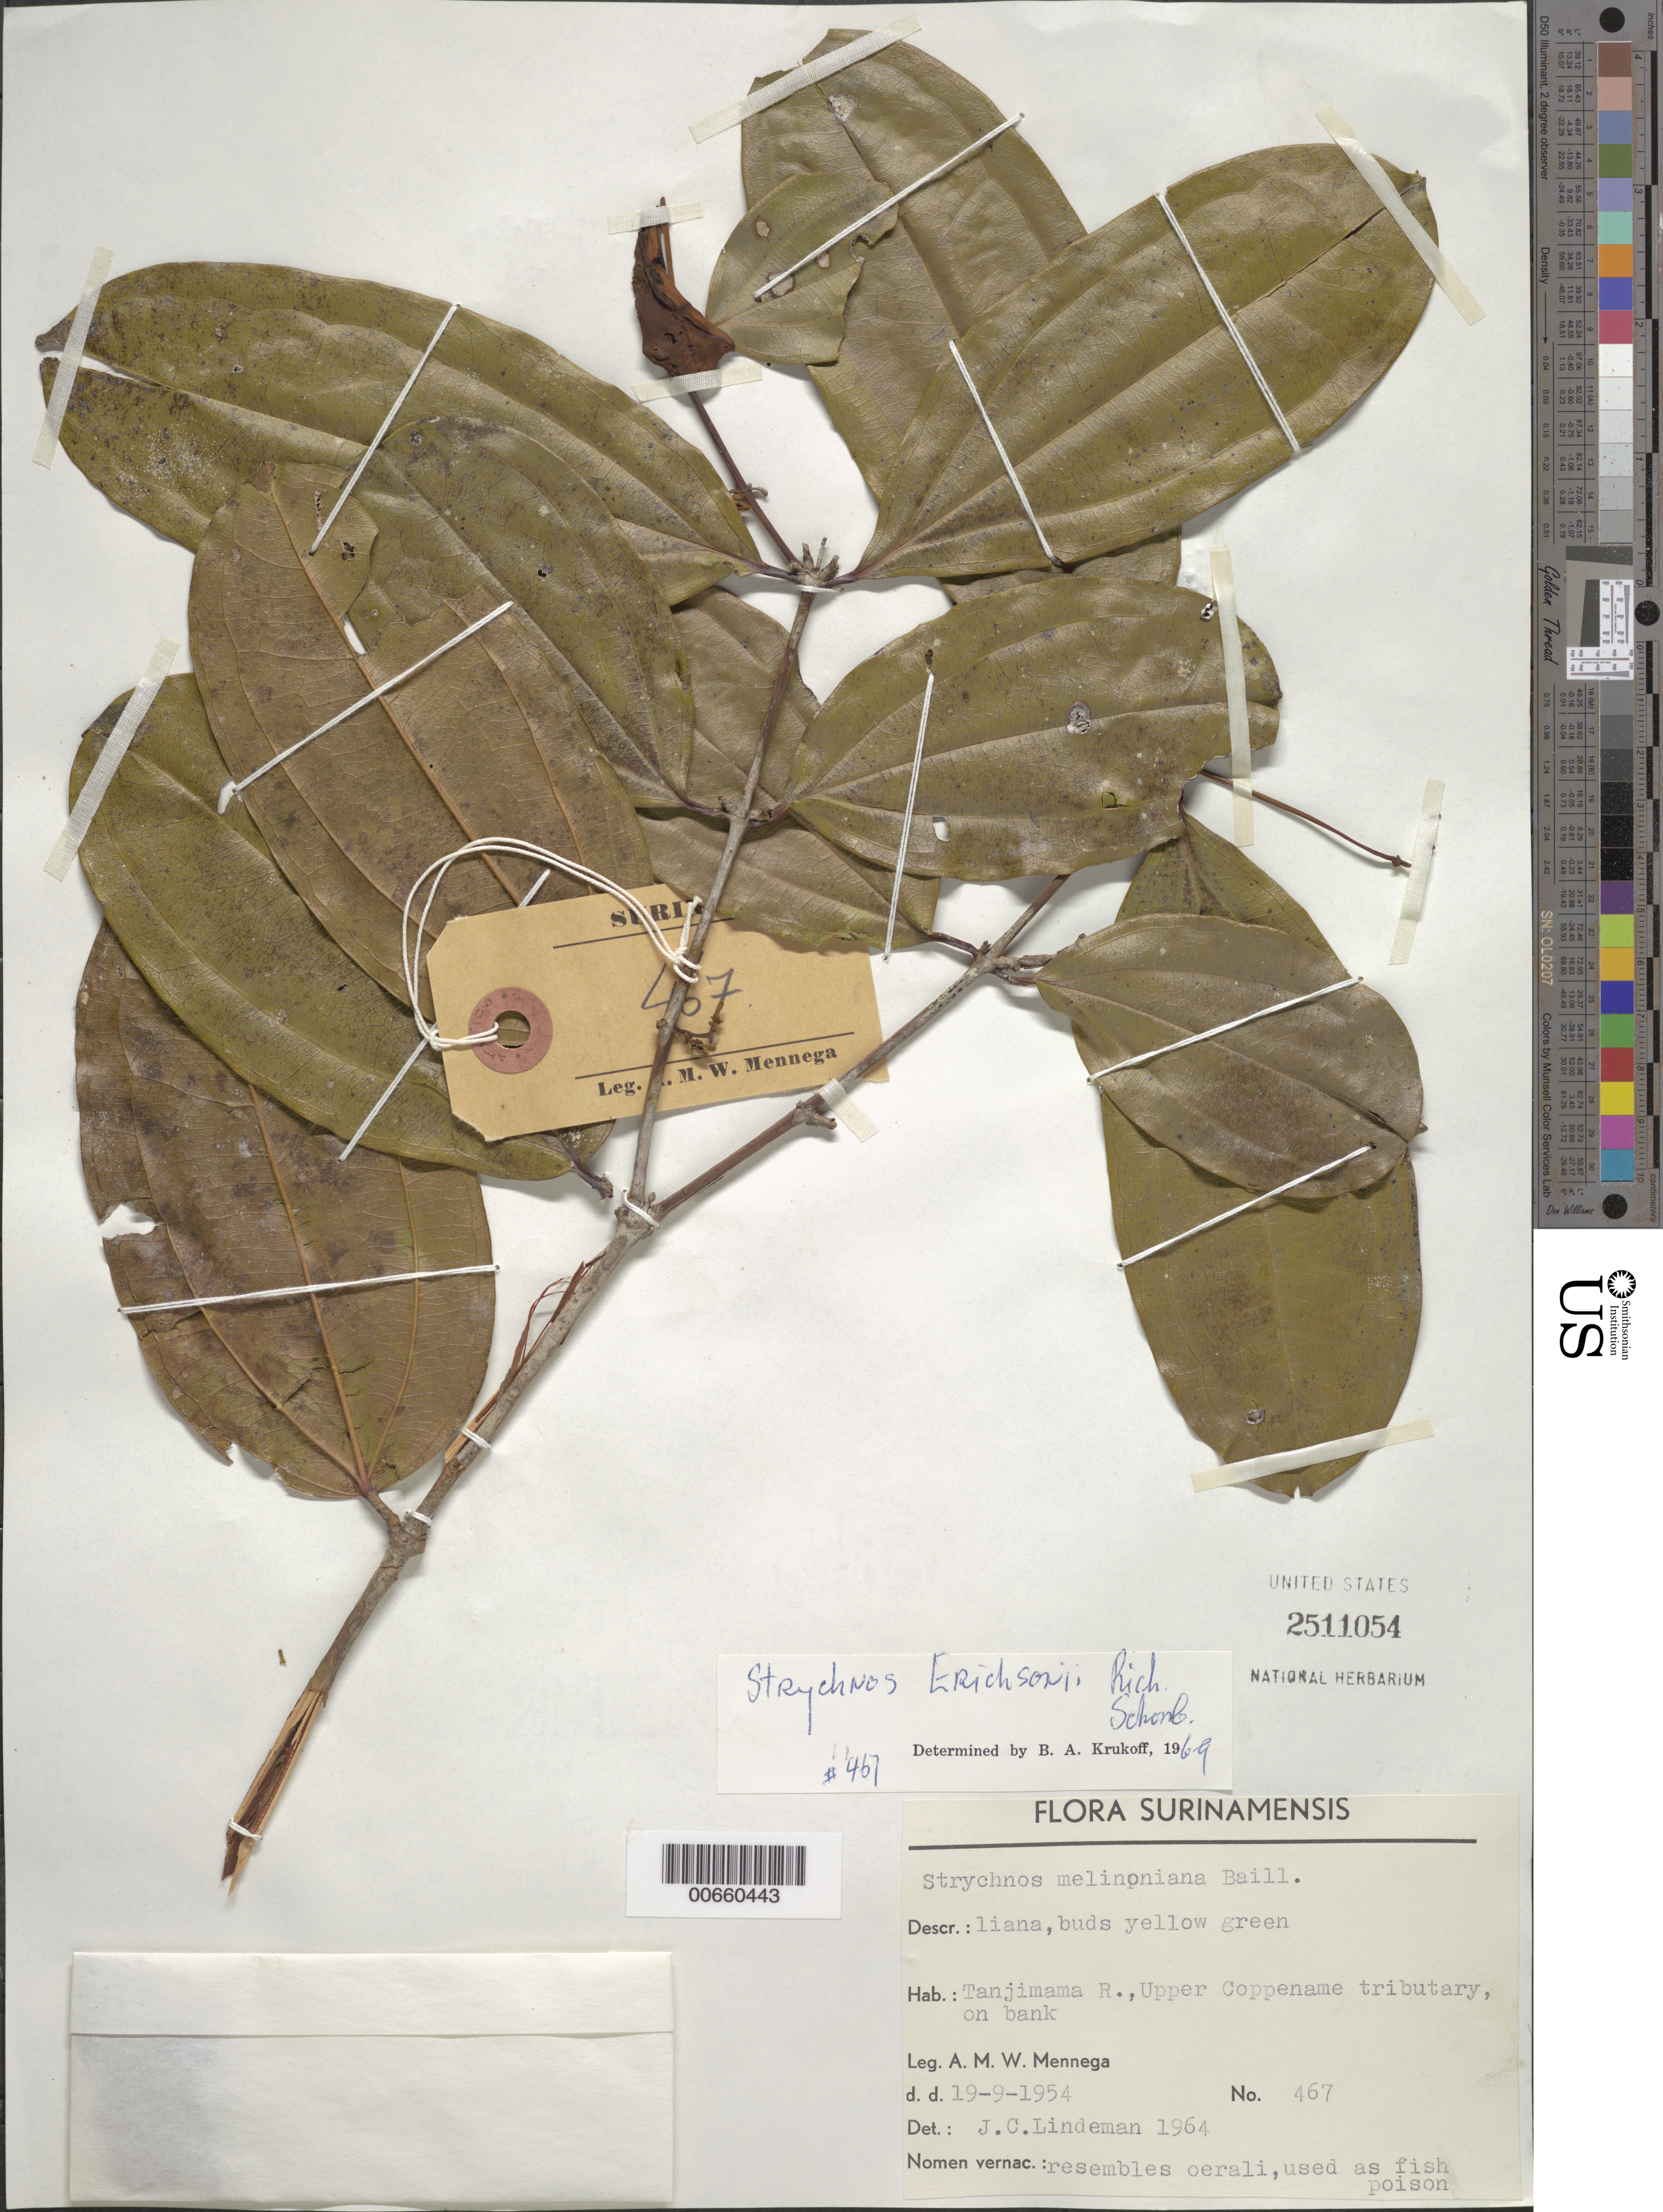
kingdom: Plantae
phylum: Tracheophyta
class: Magnoliopsida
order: Gentianales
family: Loganiaceae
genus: Strychnos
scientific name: Strychnos erichsonii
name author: R.H. Schomb. ex Progel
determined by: Krukoff, B. A.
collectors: A. M. Mennega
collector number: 467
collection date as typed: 19-Sep-54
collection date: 1954-09-19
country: Suriname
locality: Tanjimama R., Upper Coppename tributary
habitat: Bank of river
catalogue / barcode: US 2511054